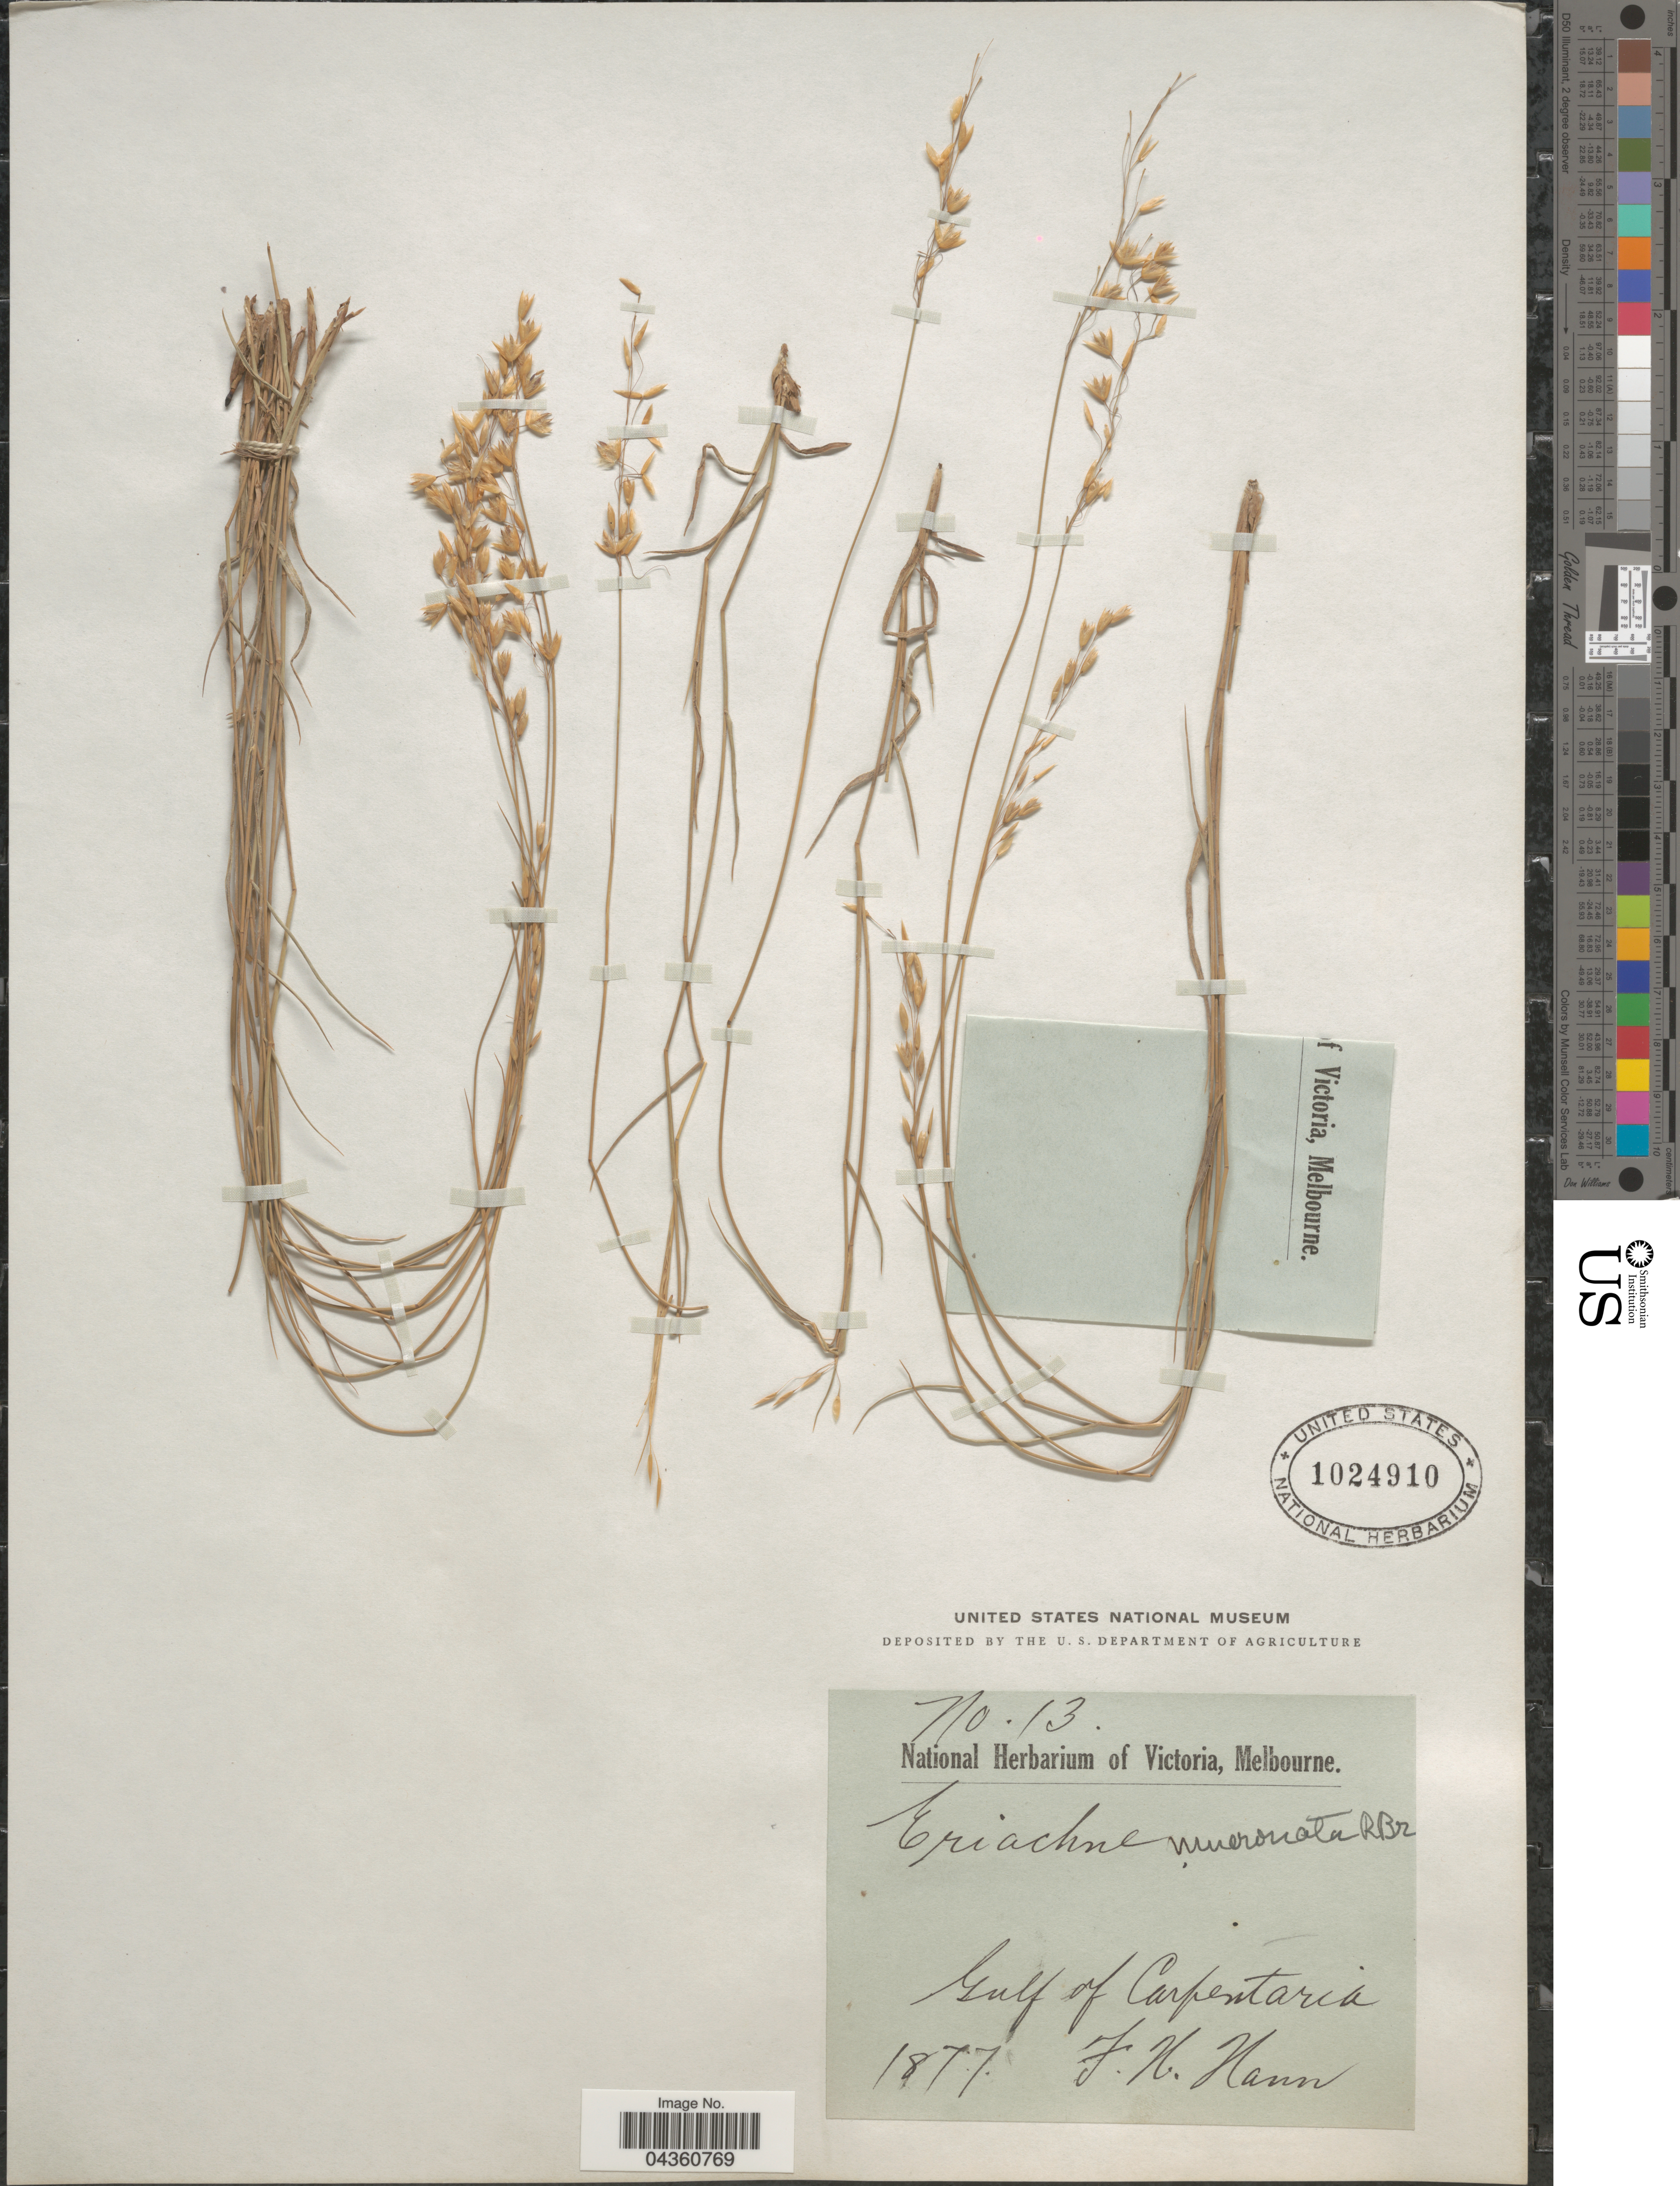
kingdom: Plantae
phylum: Tracheophyta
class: Liliopsida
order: Poales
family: Poaceae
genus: Eriachne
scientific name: Eriachne mucronata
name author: R. Br.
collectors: F. Hann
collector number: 13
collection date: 1877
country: Australia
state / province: Queensland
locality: Gulf of Carpentaria.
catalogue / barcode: US 1024910